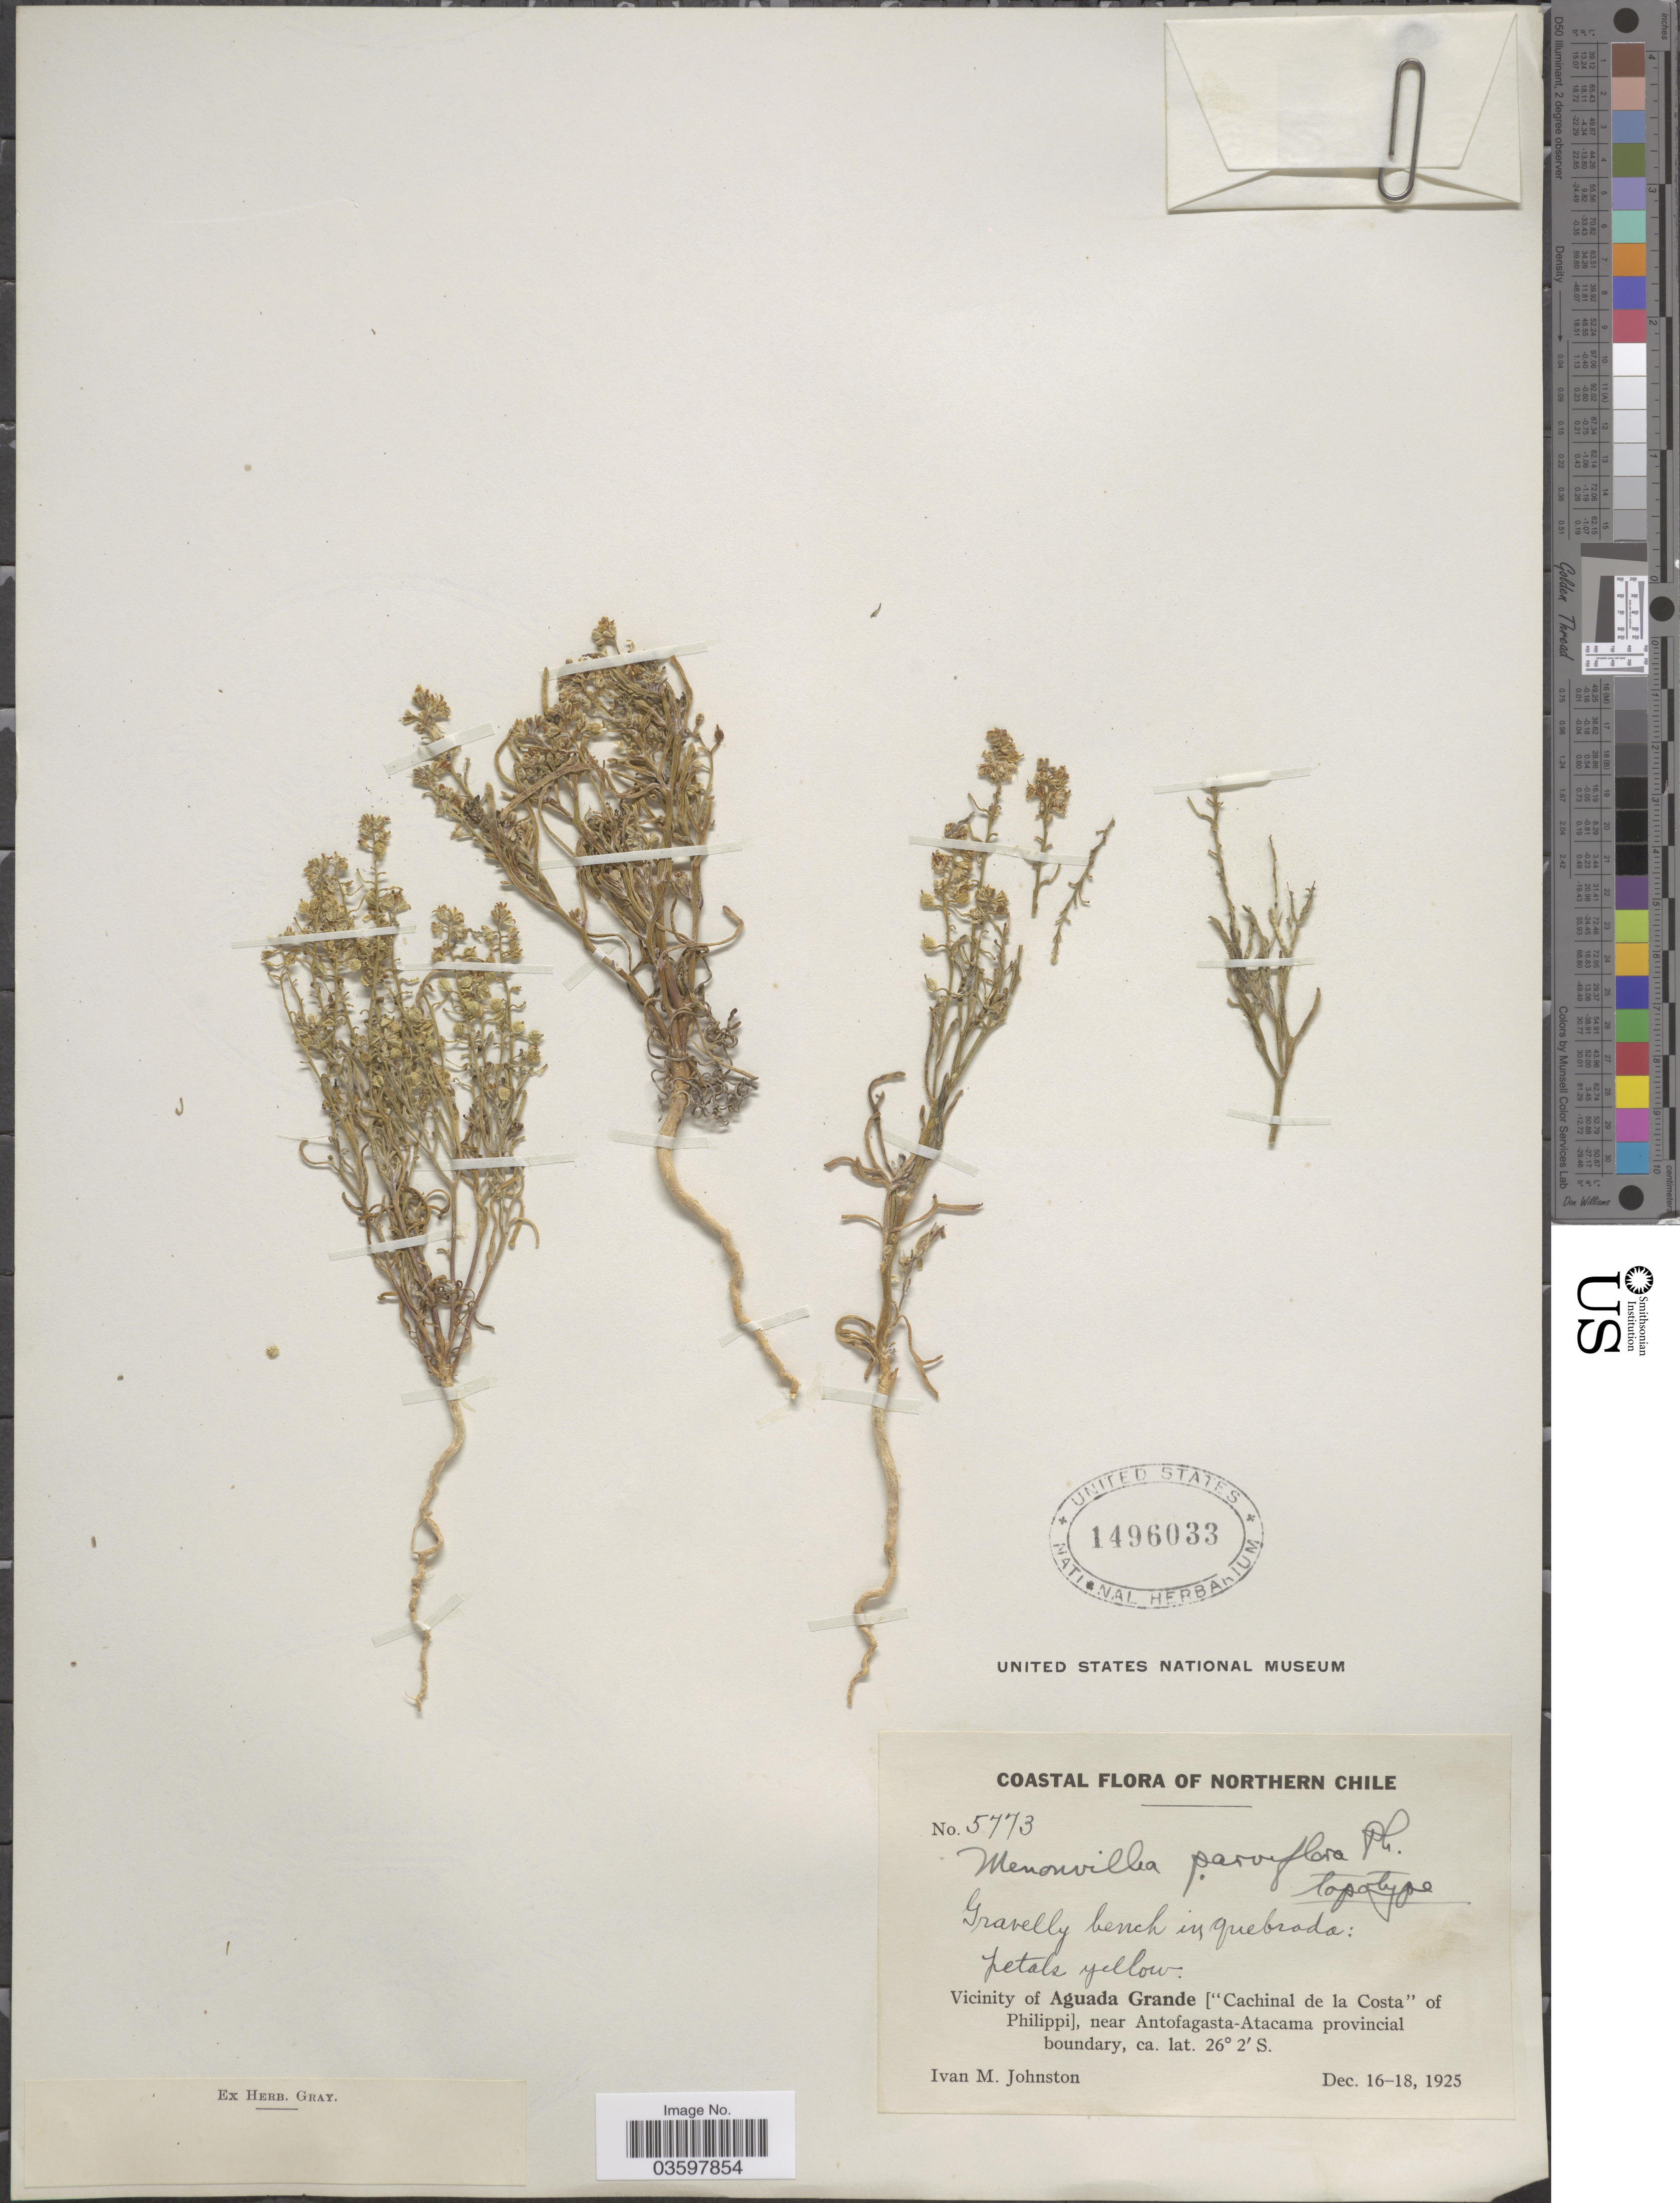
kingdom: Plantae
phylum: Tracheophyta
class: Magnoliopsida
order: Brassicales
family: Brassicaceae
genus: Menonvillea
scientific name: Menonvillea parviflora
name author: Phil.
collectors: I.M. Johnston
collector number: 5773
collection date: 1925-12-16/1925-12-18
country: Chile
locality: Northern Chile. Vicinity of Aguada Grande ["Cachinal de la Costa" of Philippi], near Antofagasta-Atacama provincial boundary.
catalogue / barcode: US 1496033